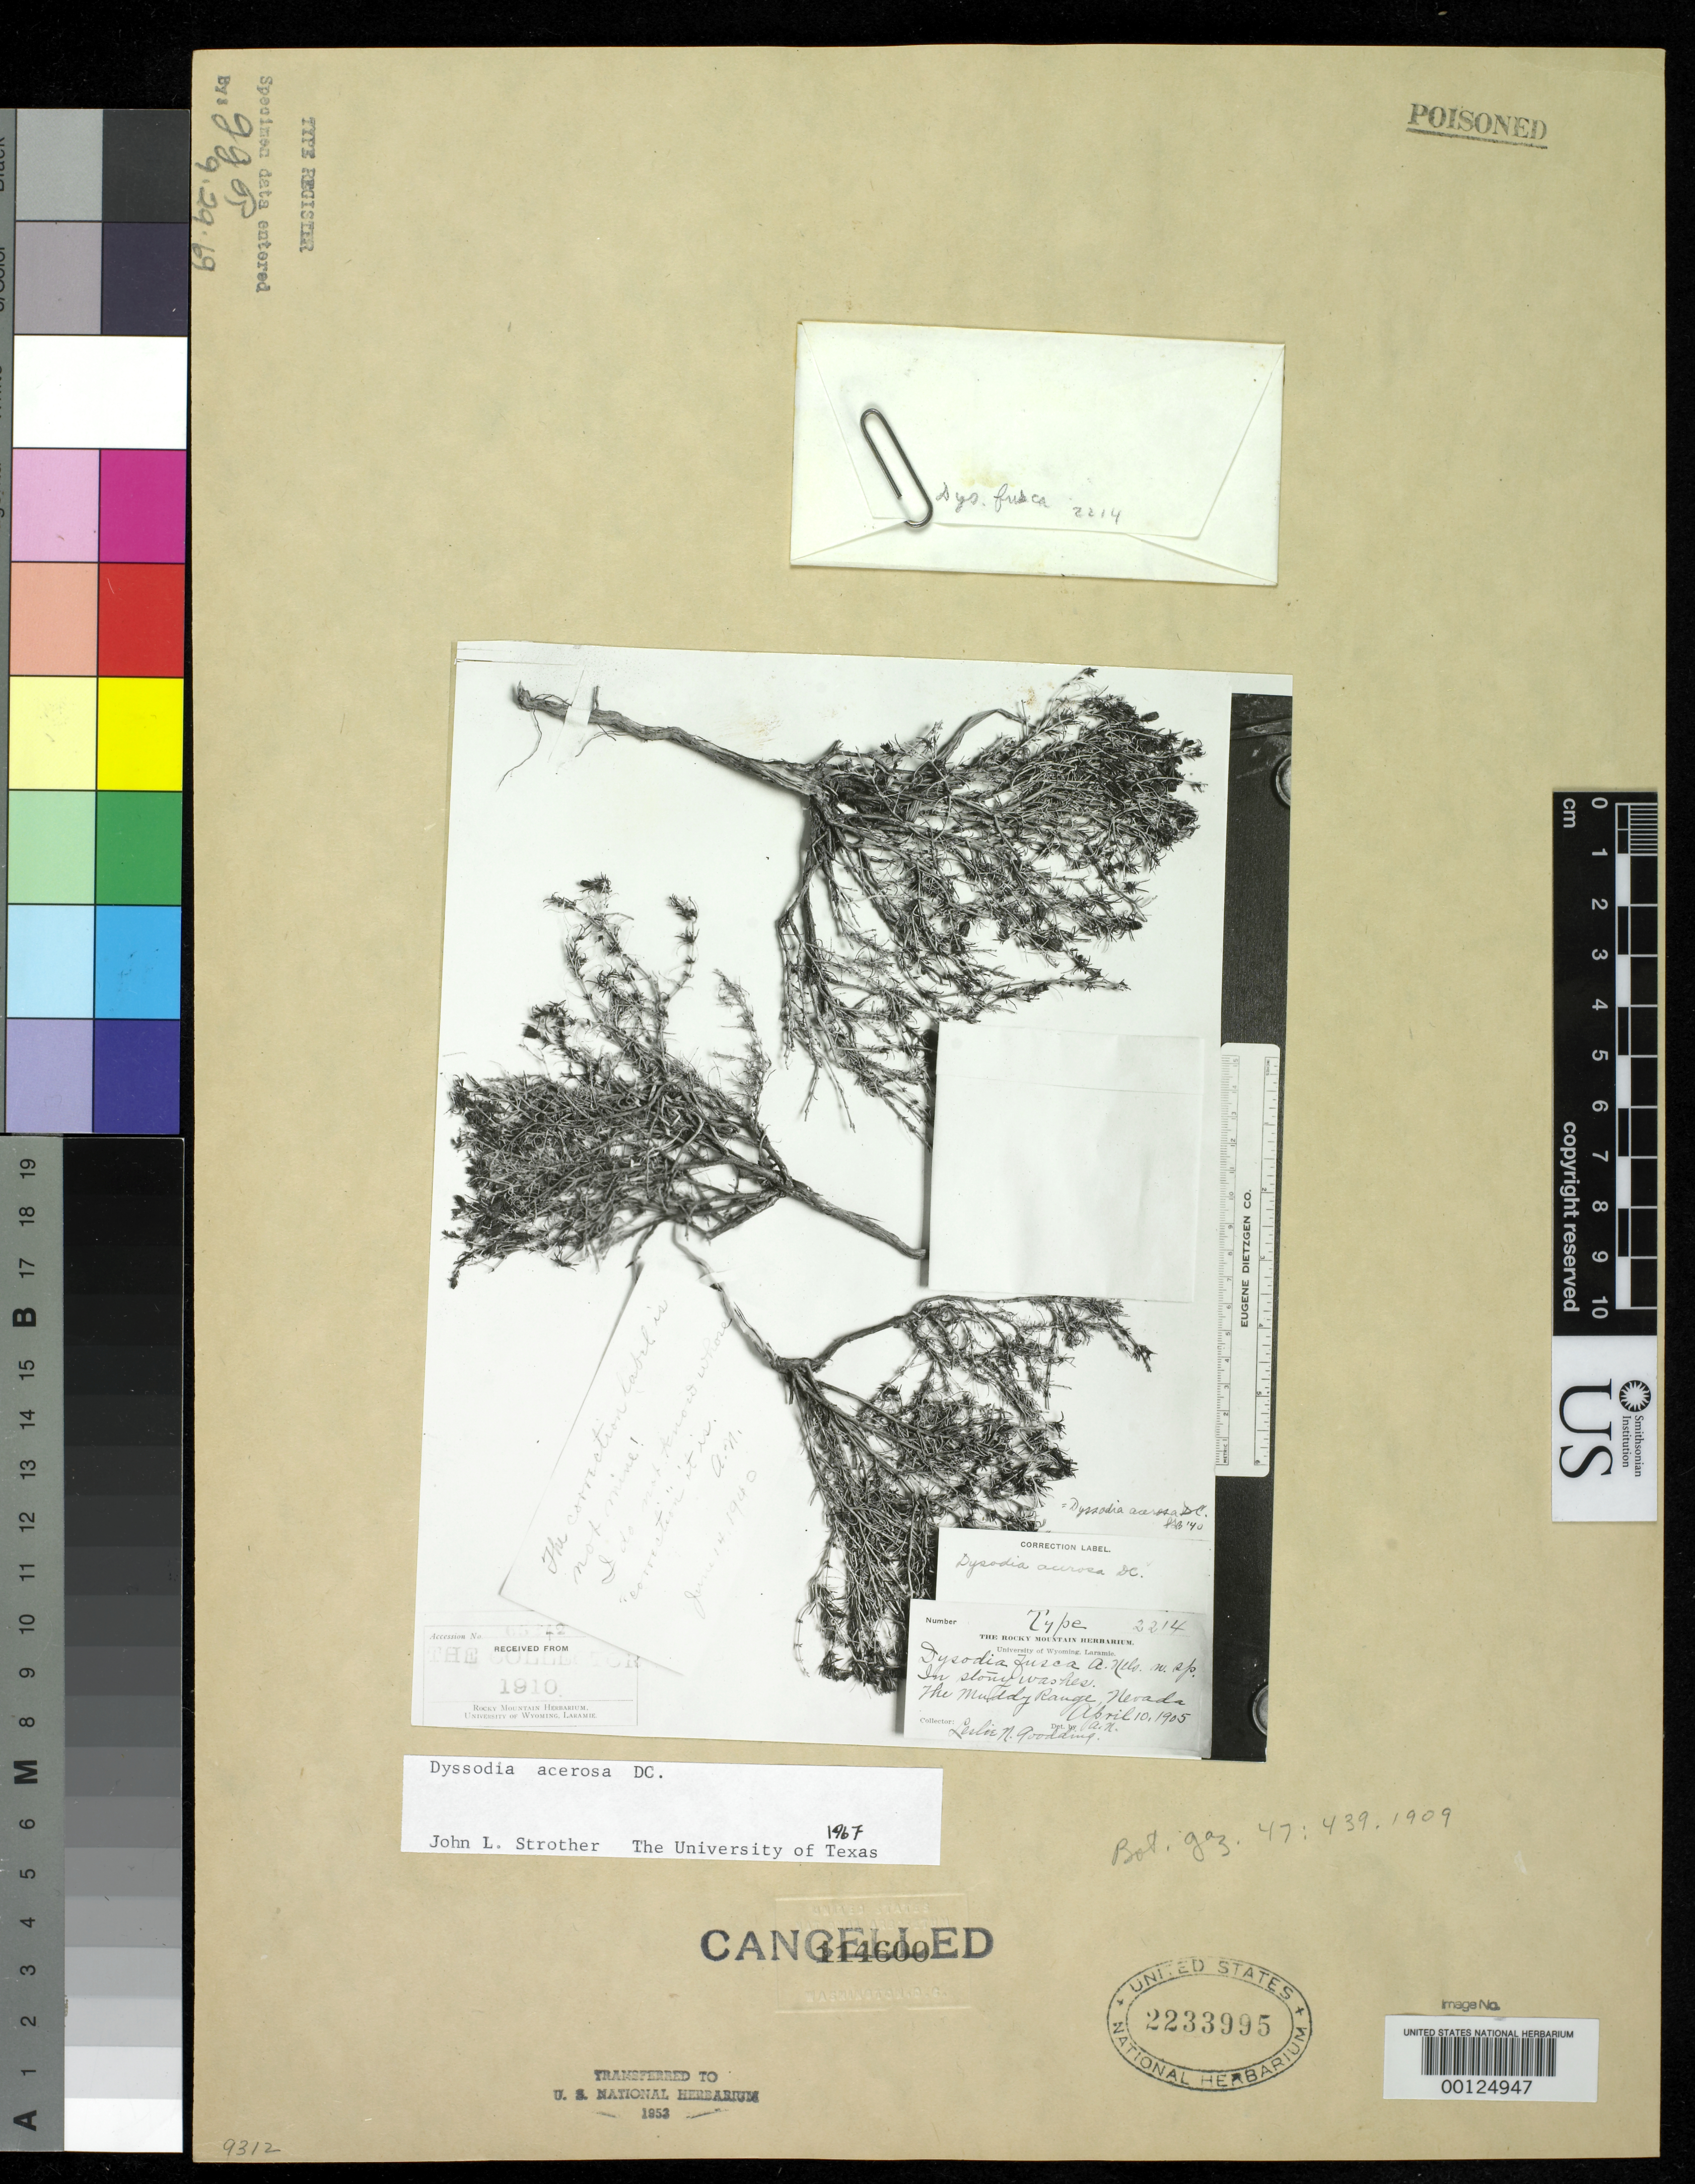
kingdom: Plantae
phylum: Tracheophyta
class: Magnoliopsida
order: Asterales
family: Asteraceae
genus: Dyssodia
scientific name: Dyssodia fusca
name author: A. Nelson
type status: Isotype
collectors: L. N. Goodding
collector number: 2214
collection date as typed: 10 Apr 1905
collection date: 1905-04-10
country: United States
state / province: Nevada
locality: Muddy Range.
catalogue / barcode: US 2233995